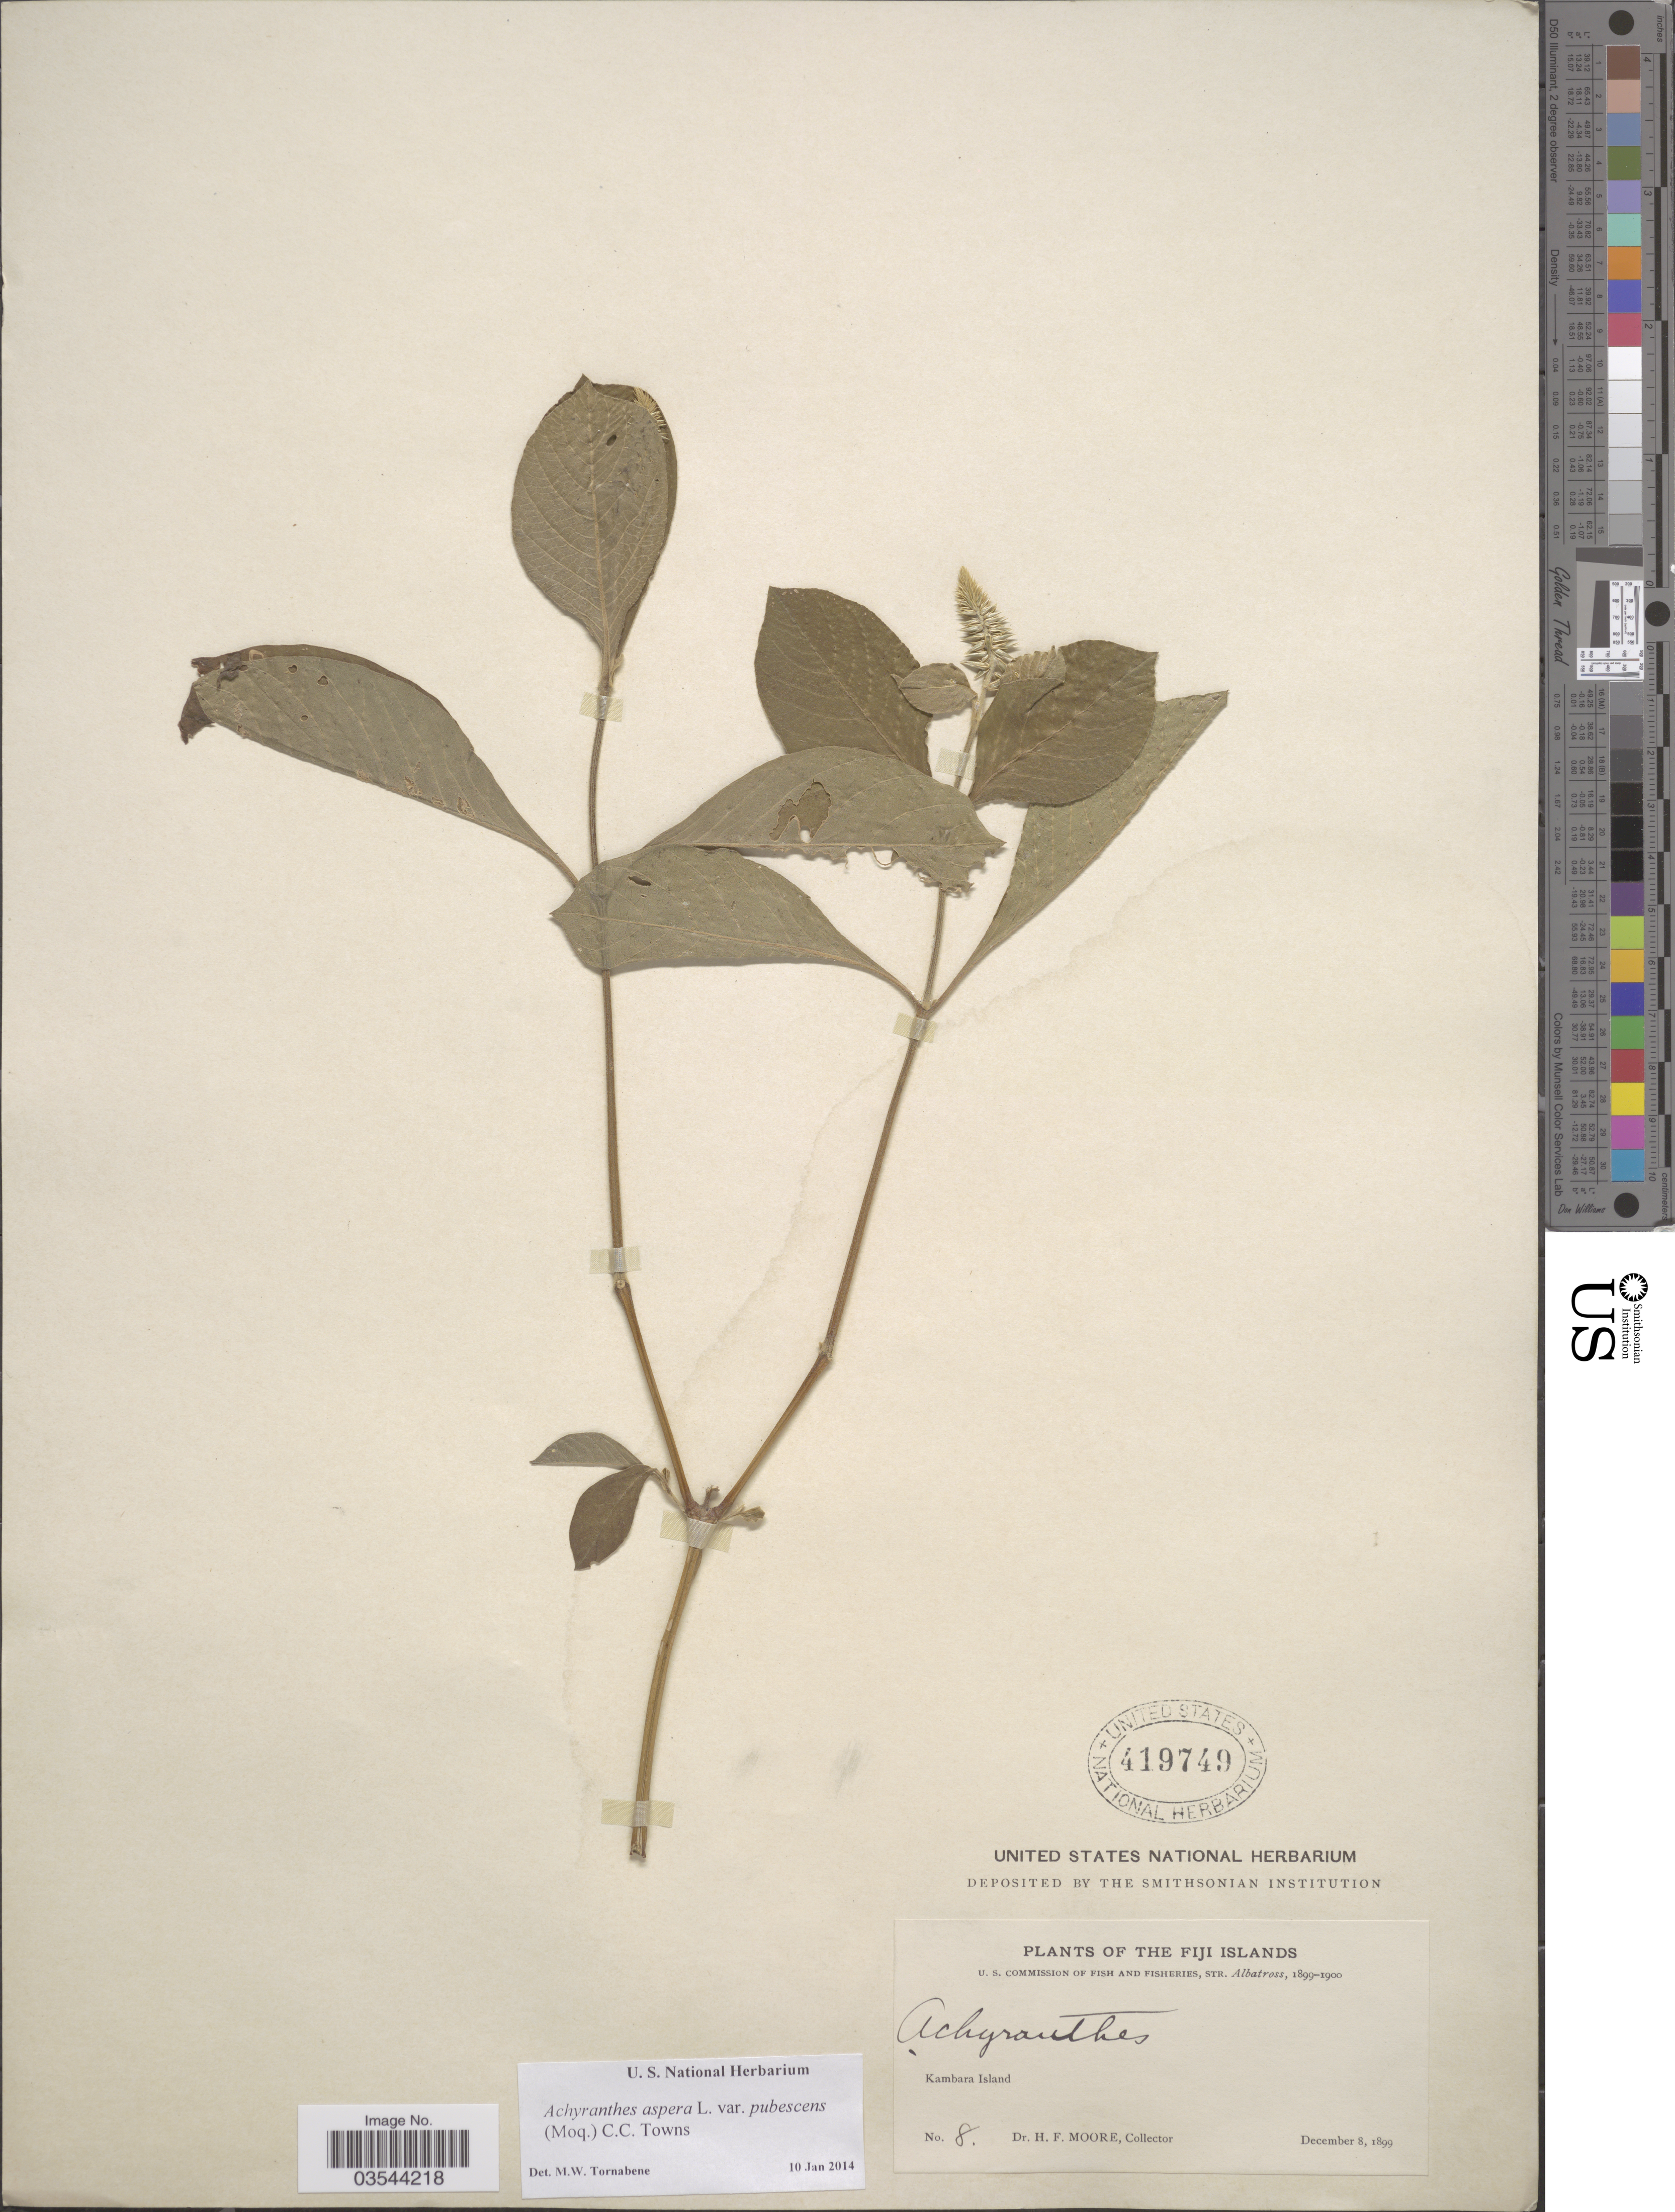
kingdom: Plantae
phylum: Tracheophyta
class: Magnoliopsida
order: Caryophyllales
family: Amaranthaceae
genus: Achyranthes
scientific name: Achyranthes aspera var. pubescens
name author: (Moq.) M. Gómez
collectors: H. F. Moore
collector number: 8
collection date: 1899-12-08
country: Fiji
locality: The Fiji Islands. Kambara Island.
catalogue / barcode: US 419749